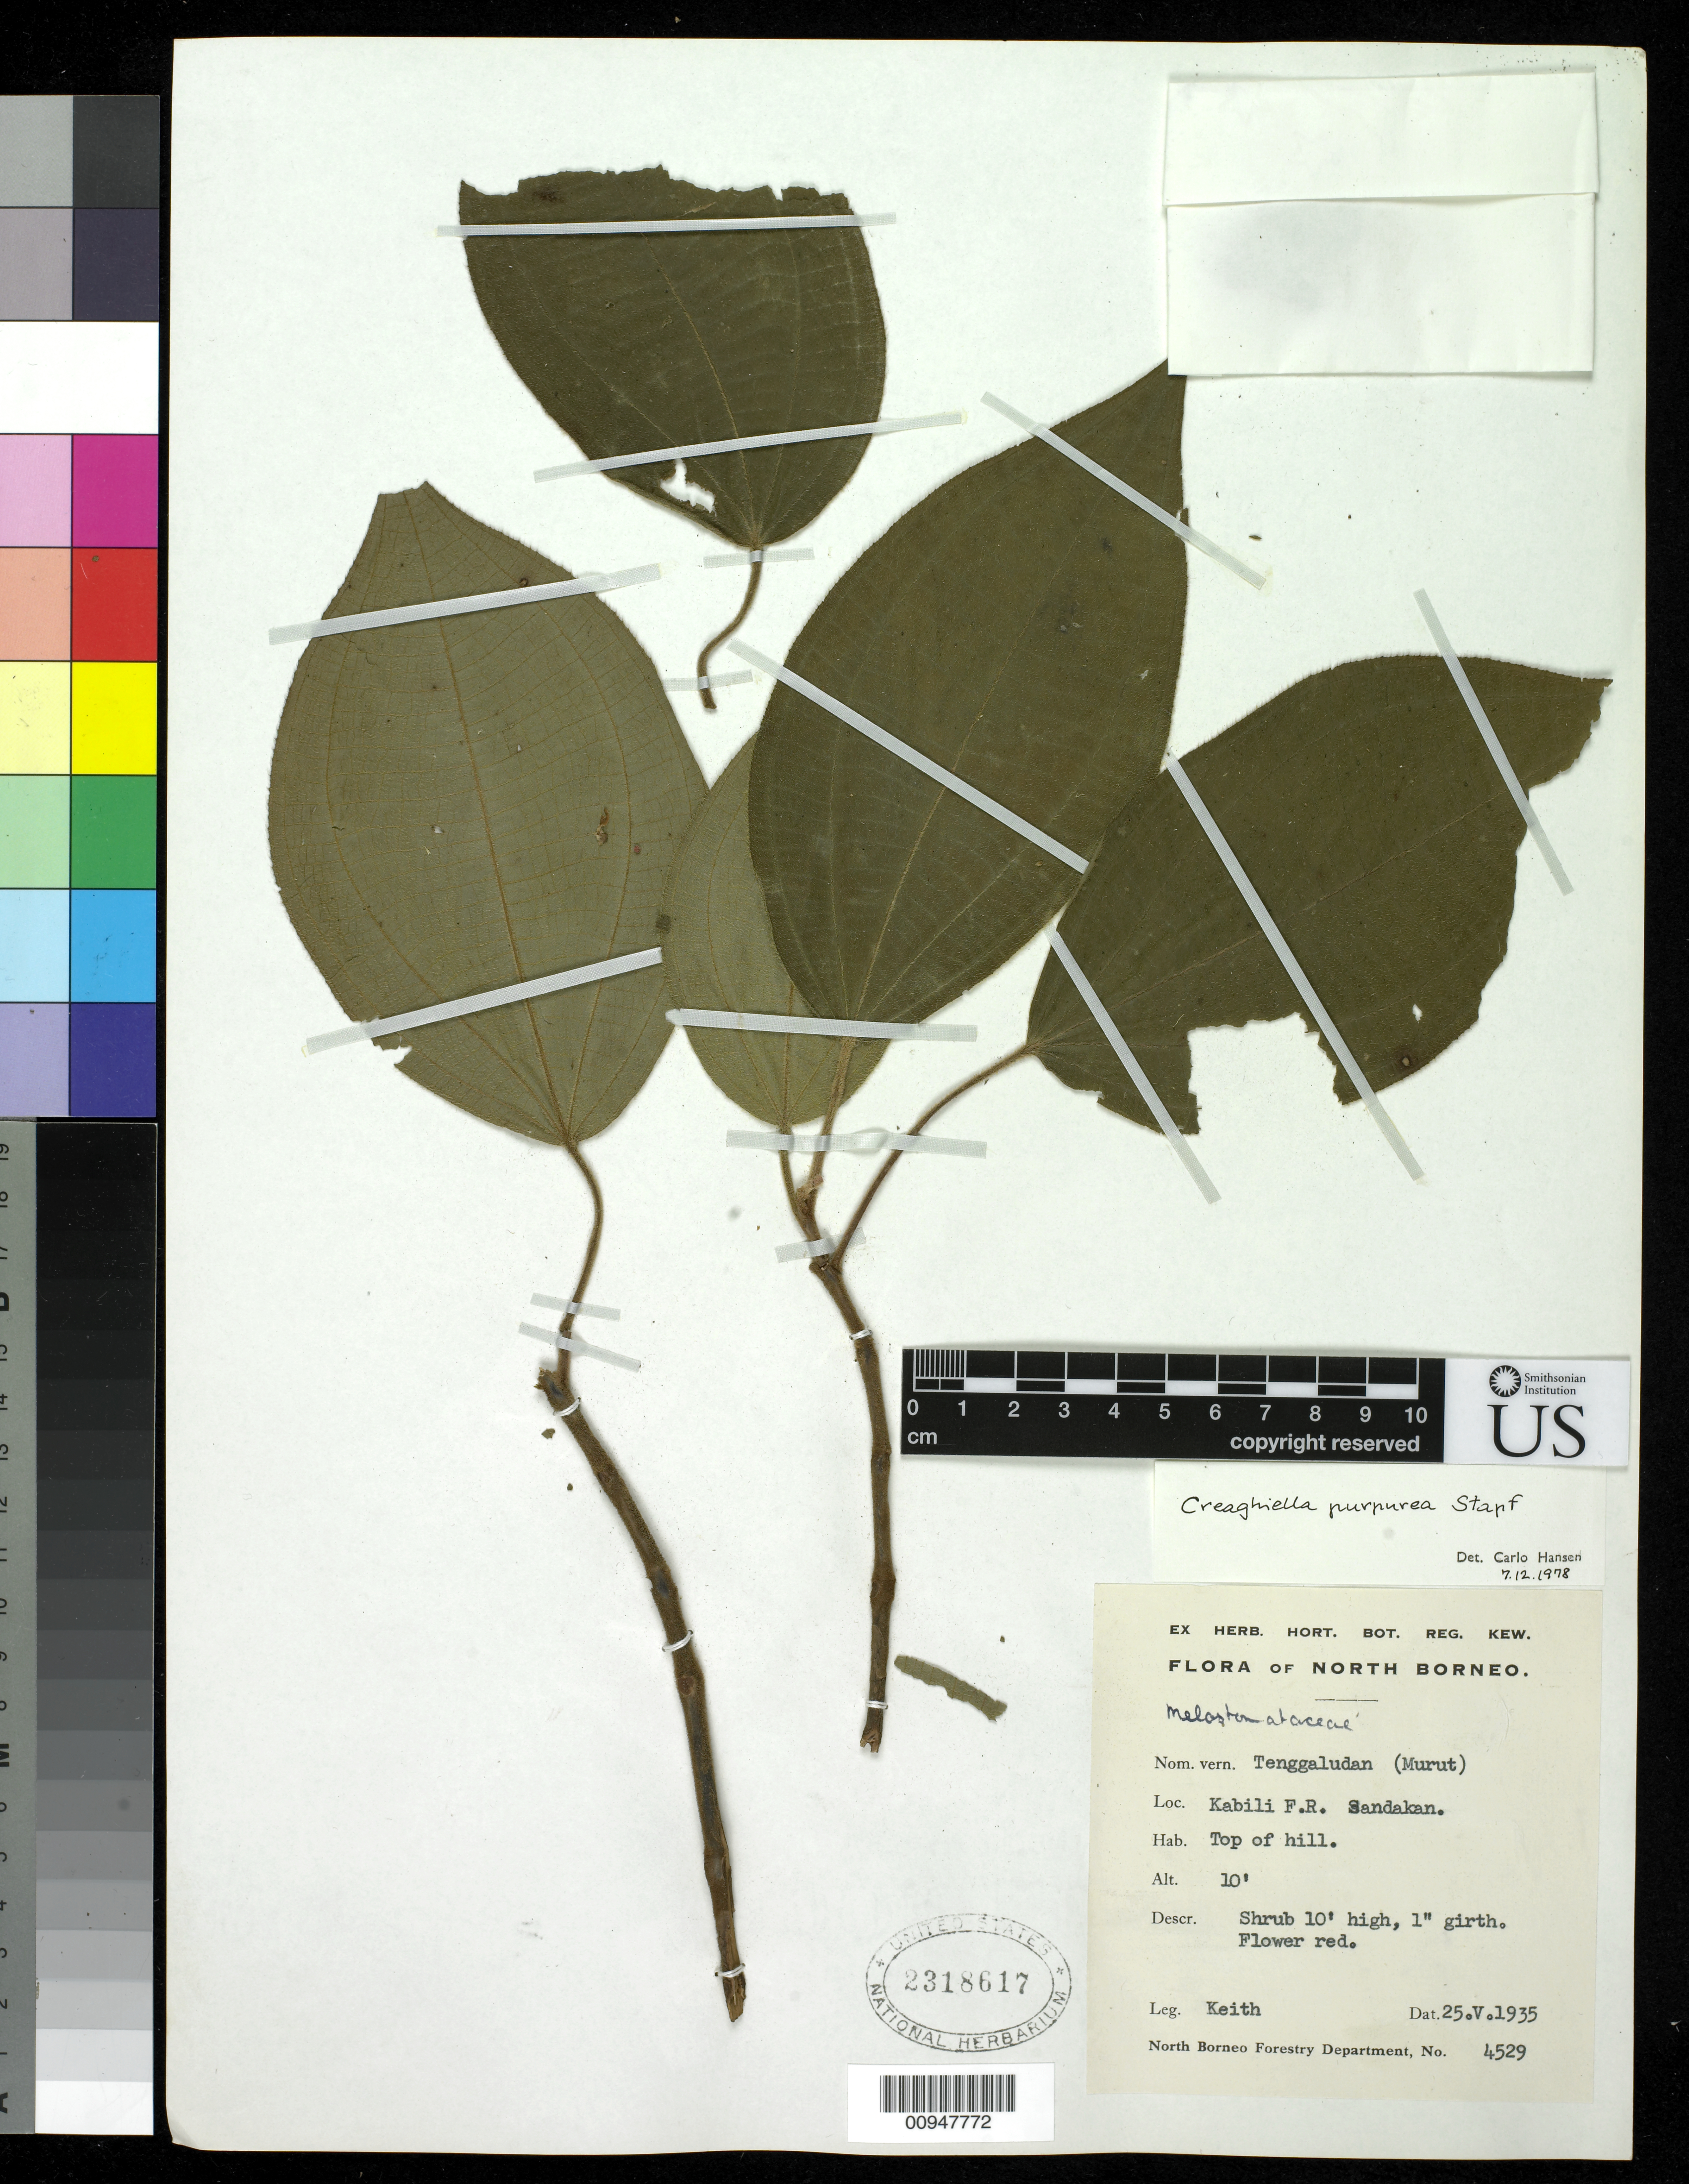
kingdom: Plantae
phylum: Tracheophyta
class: Magnoliopsida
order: Myrtales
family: Melastomataceae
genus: Anerincleistus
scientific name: Anerincleistus purpureus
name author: (Stapf) J.F. Maxwell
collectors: H. Keith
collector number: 4529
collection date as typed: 25 May 1935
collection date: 1935-05-25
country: Indonesia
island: Borneo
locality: Kabili F.R., Sandakan (North Borneo)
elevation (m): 3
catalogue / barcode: US 2318617